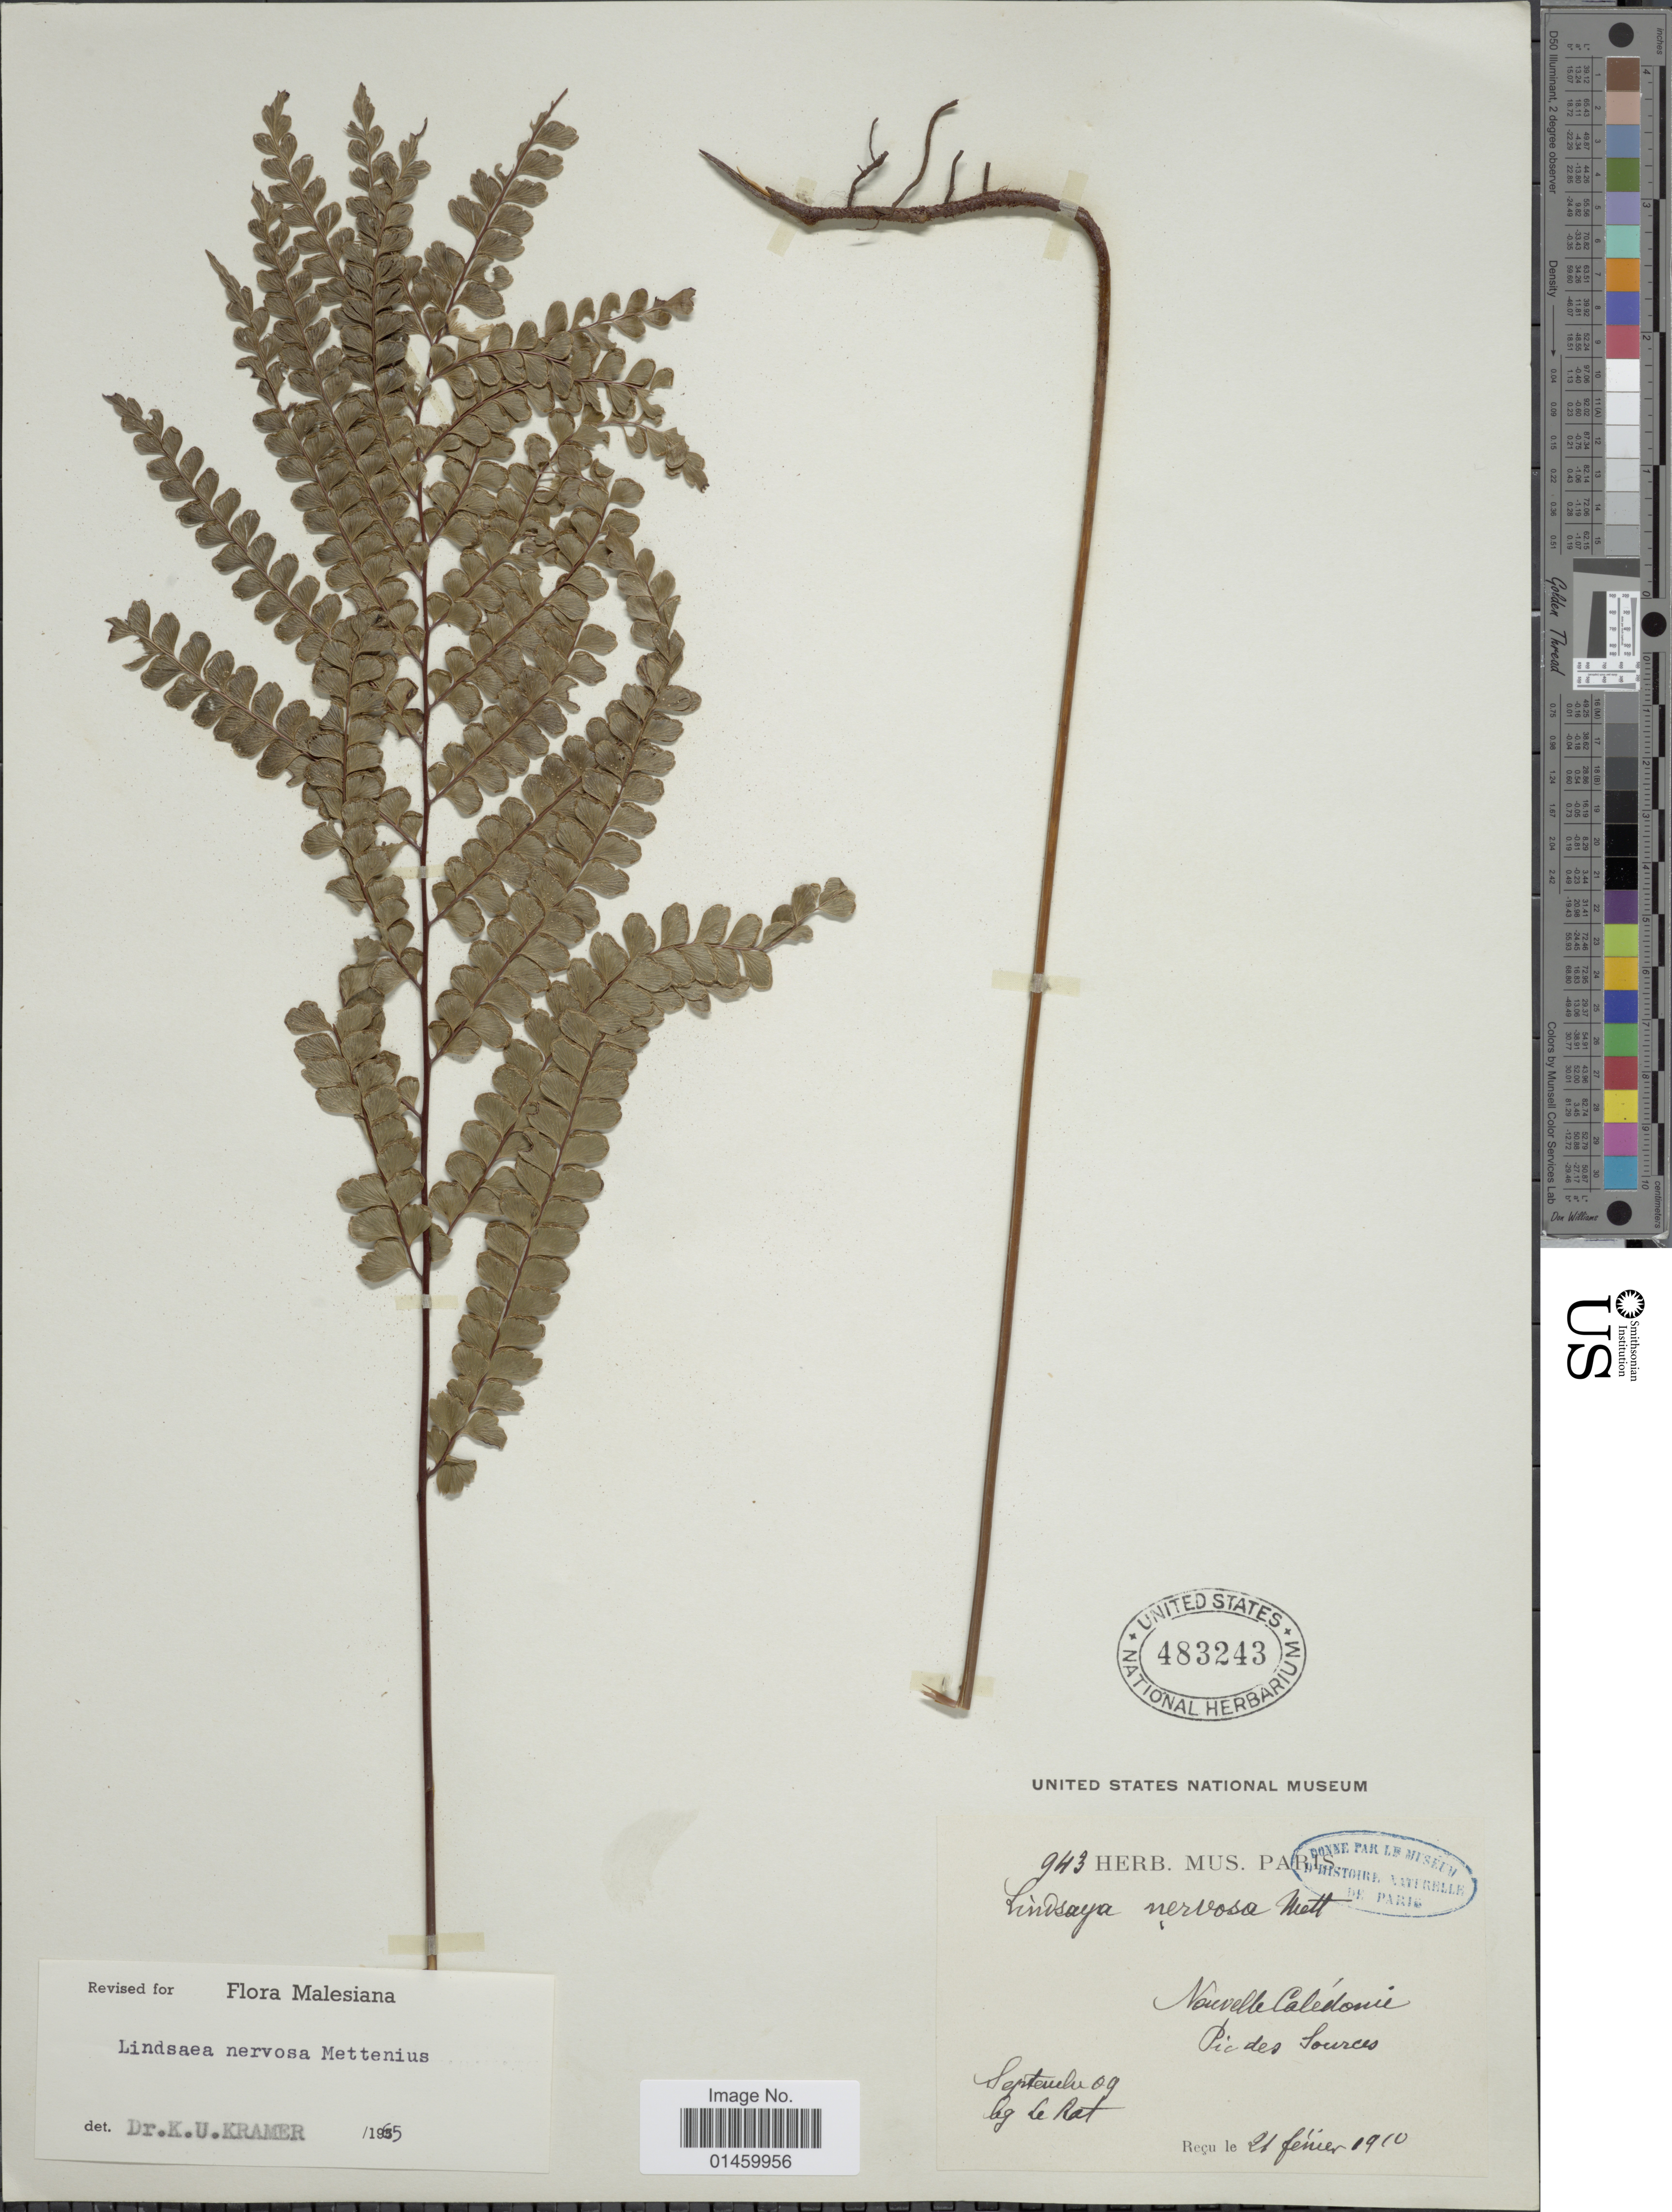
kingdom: Plantae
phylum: Tracheophyta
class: Polypodiopsida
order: Polypodiales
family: Lindsaeaceae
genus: Lindsaea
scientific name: Lindsaea nervosa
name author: Mett.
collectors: -. Le Rat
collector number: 943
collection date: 1910-02-21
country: New Caledonia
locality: Nouvelle Caledonie. Pic des Sources.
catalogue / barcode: US 483243